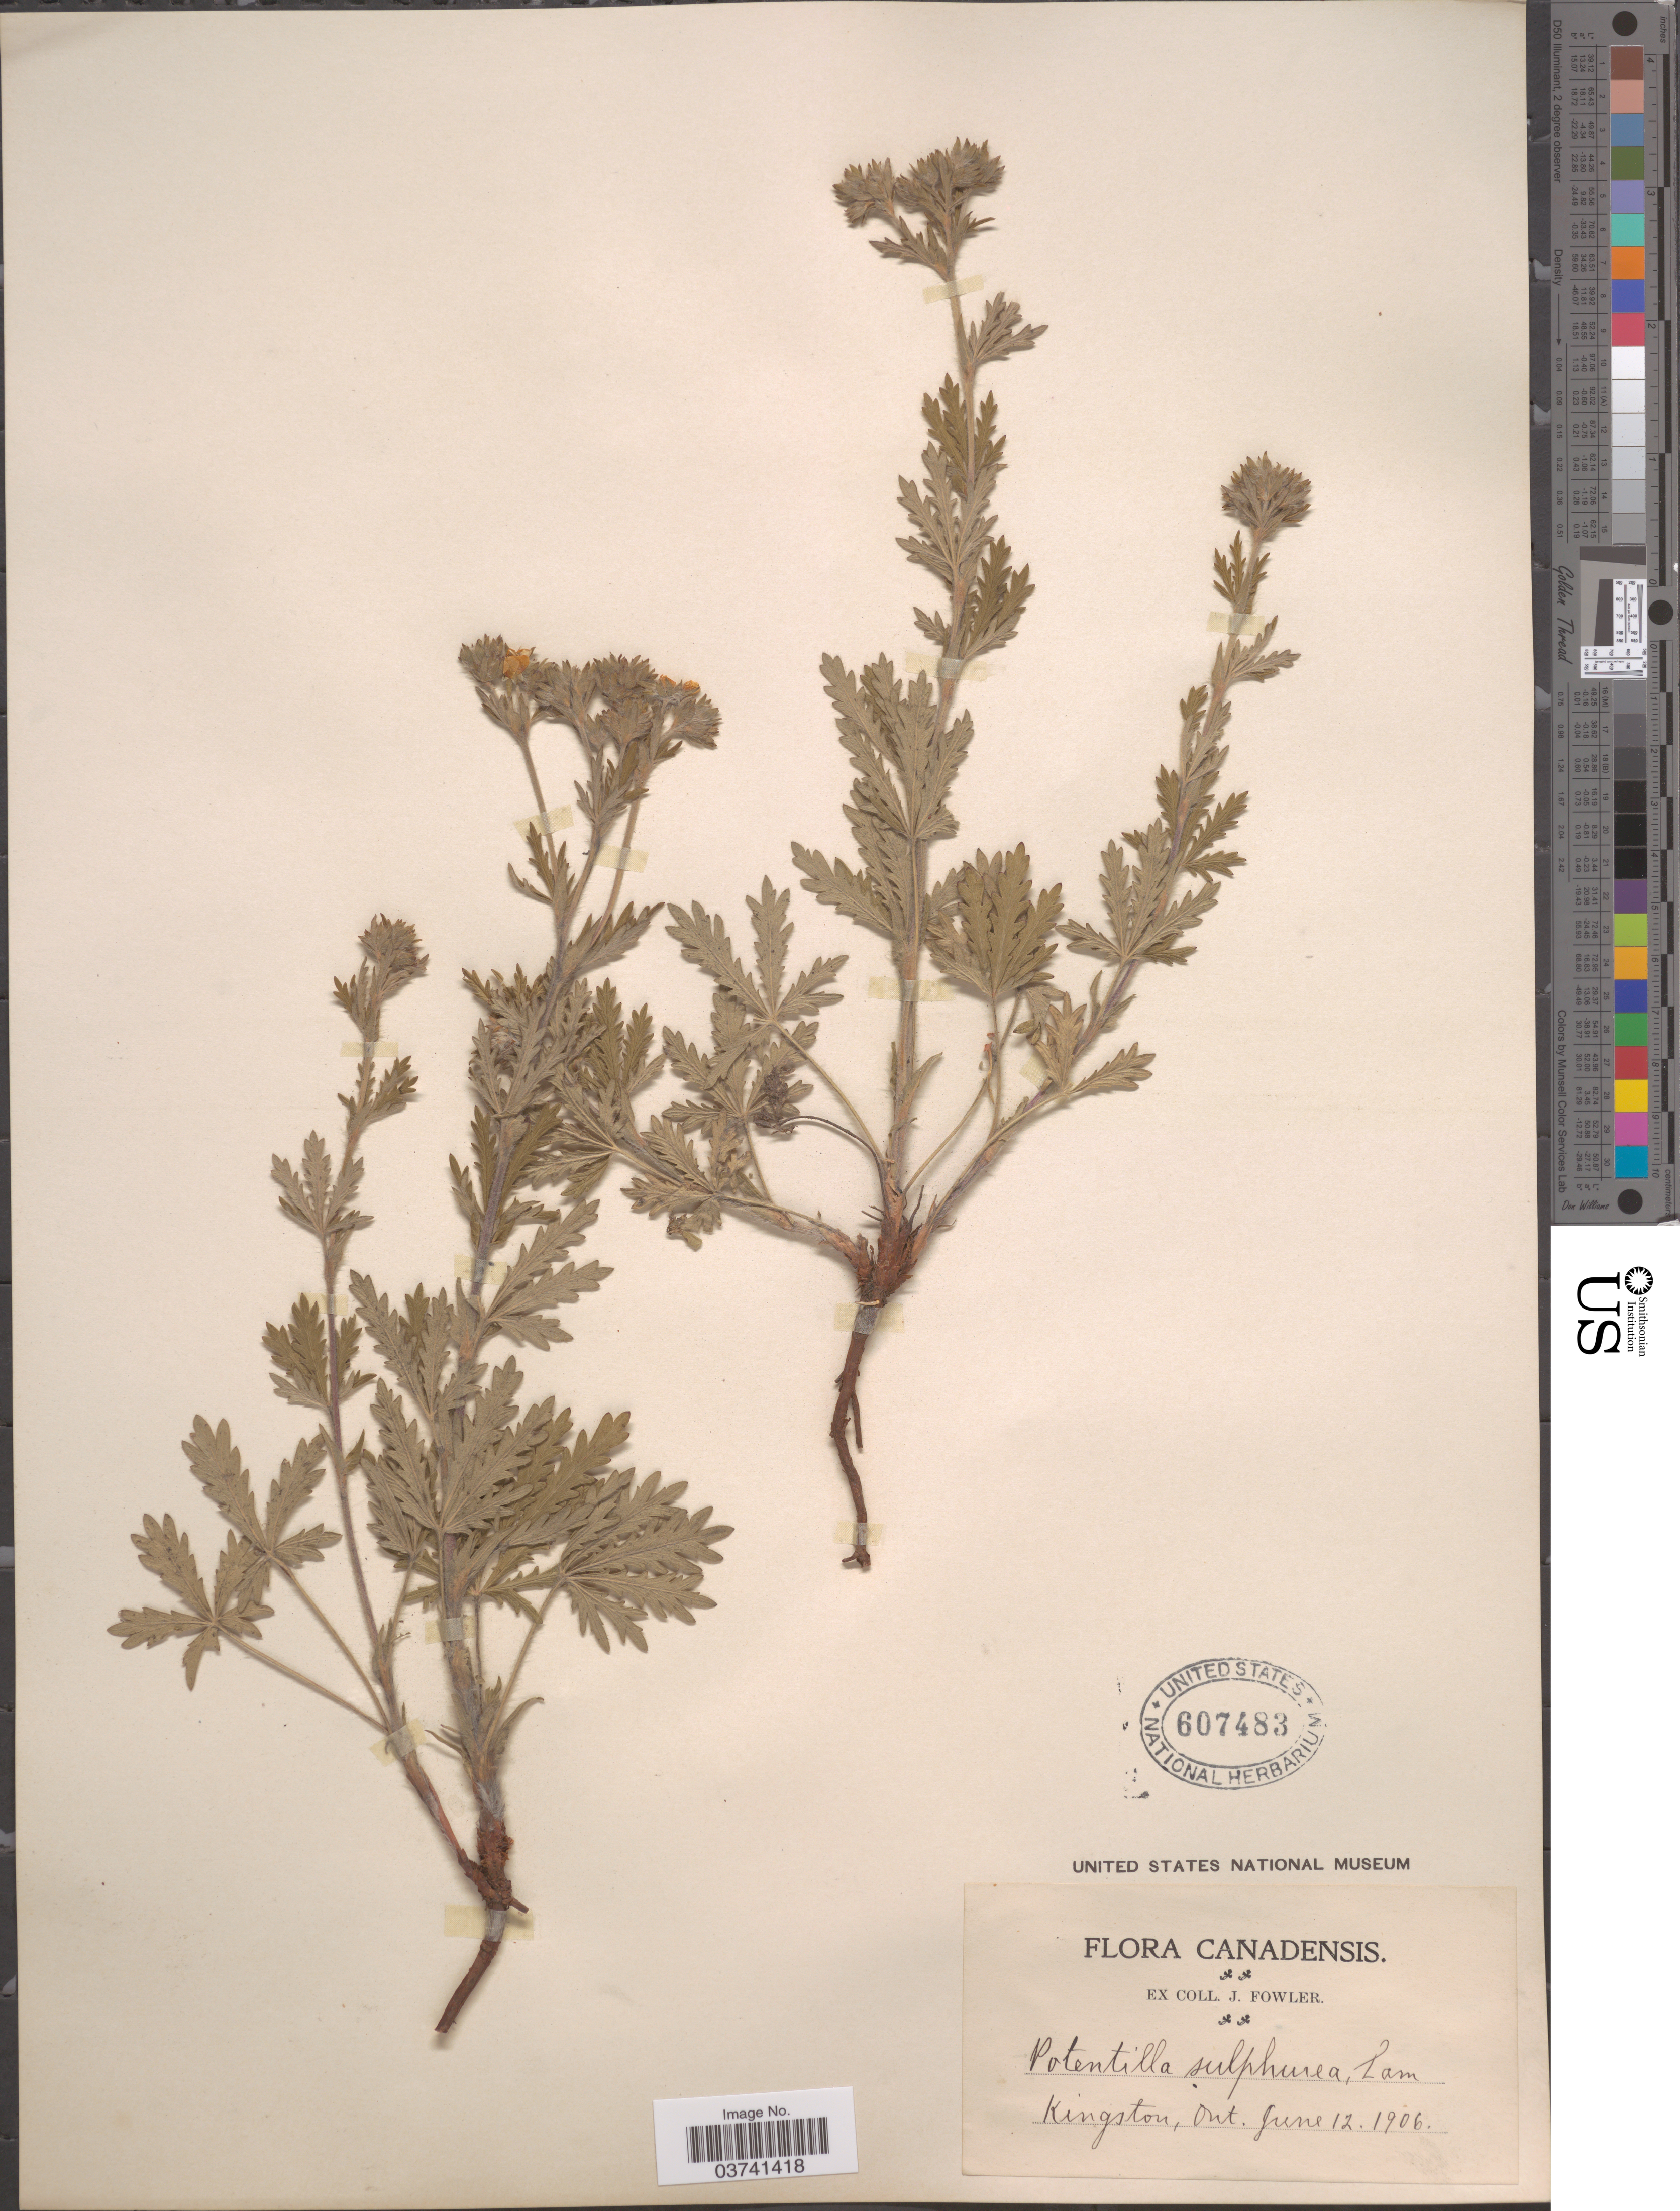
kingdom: Plantae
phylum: Tracheophyta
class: Magnoliopsida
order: Rosales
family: Rosaceae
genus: Potentilla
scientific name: Potentilla recta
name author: L.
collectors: J. Fowler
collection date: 1906-06-12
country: Canada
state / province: Ontario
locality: Kingston.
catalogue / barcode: US 607483